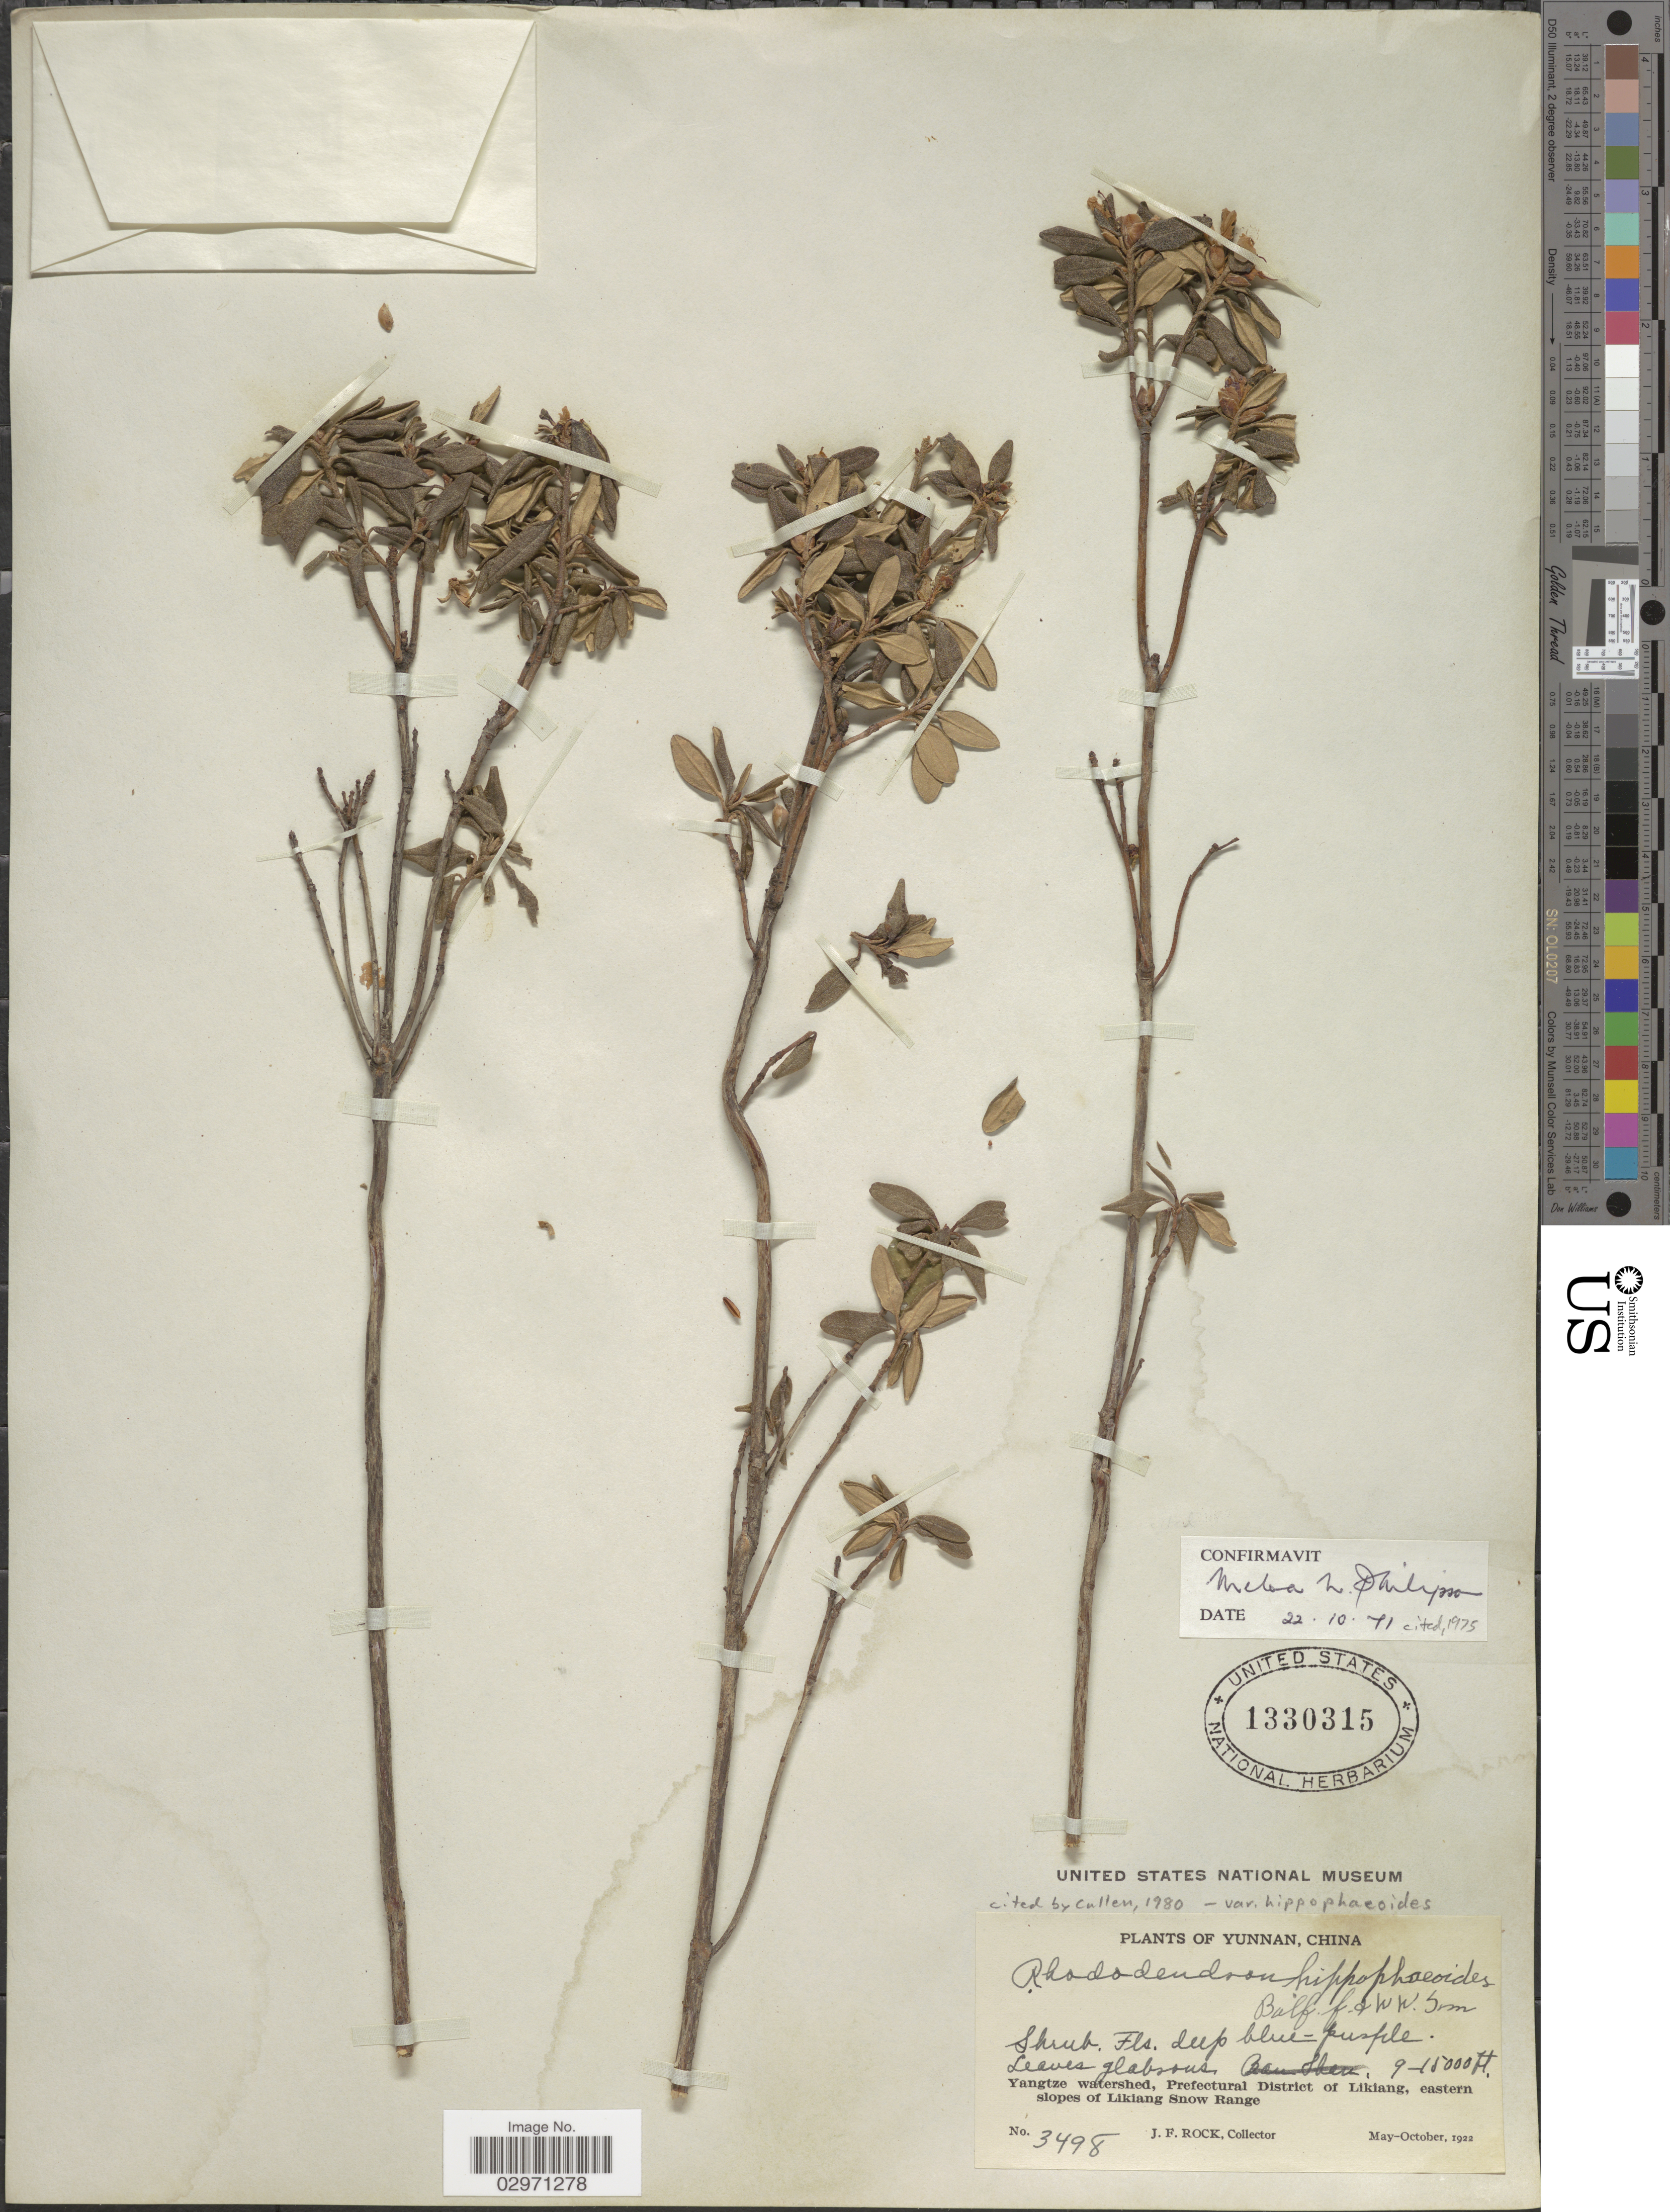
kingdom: Plantae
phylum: Tracheophyta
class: Magnoliopsida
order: Ericales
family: Ericaceae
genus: Rhododendron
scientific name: Rhododendron hippophaeoides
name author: Balf. f. & W.W. Sm.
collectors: J. Rock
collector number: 3498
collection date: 1922-05/1922-10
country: China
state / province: Yunnan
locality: Yangtze watershed, Prefectural District of Likiang, eastern slopes of Likiang Snow Range.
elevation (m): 2743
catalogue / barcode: US 1330315